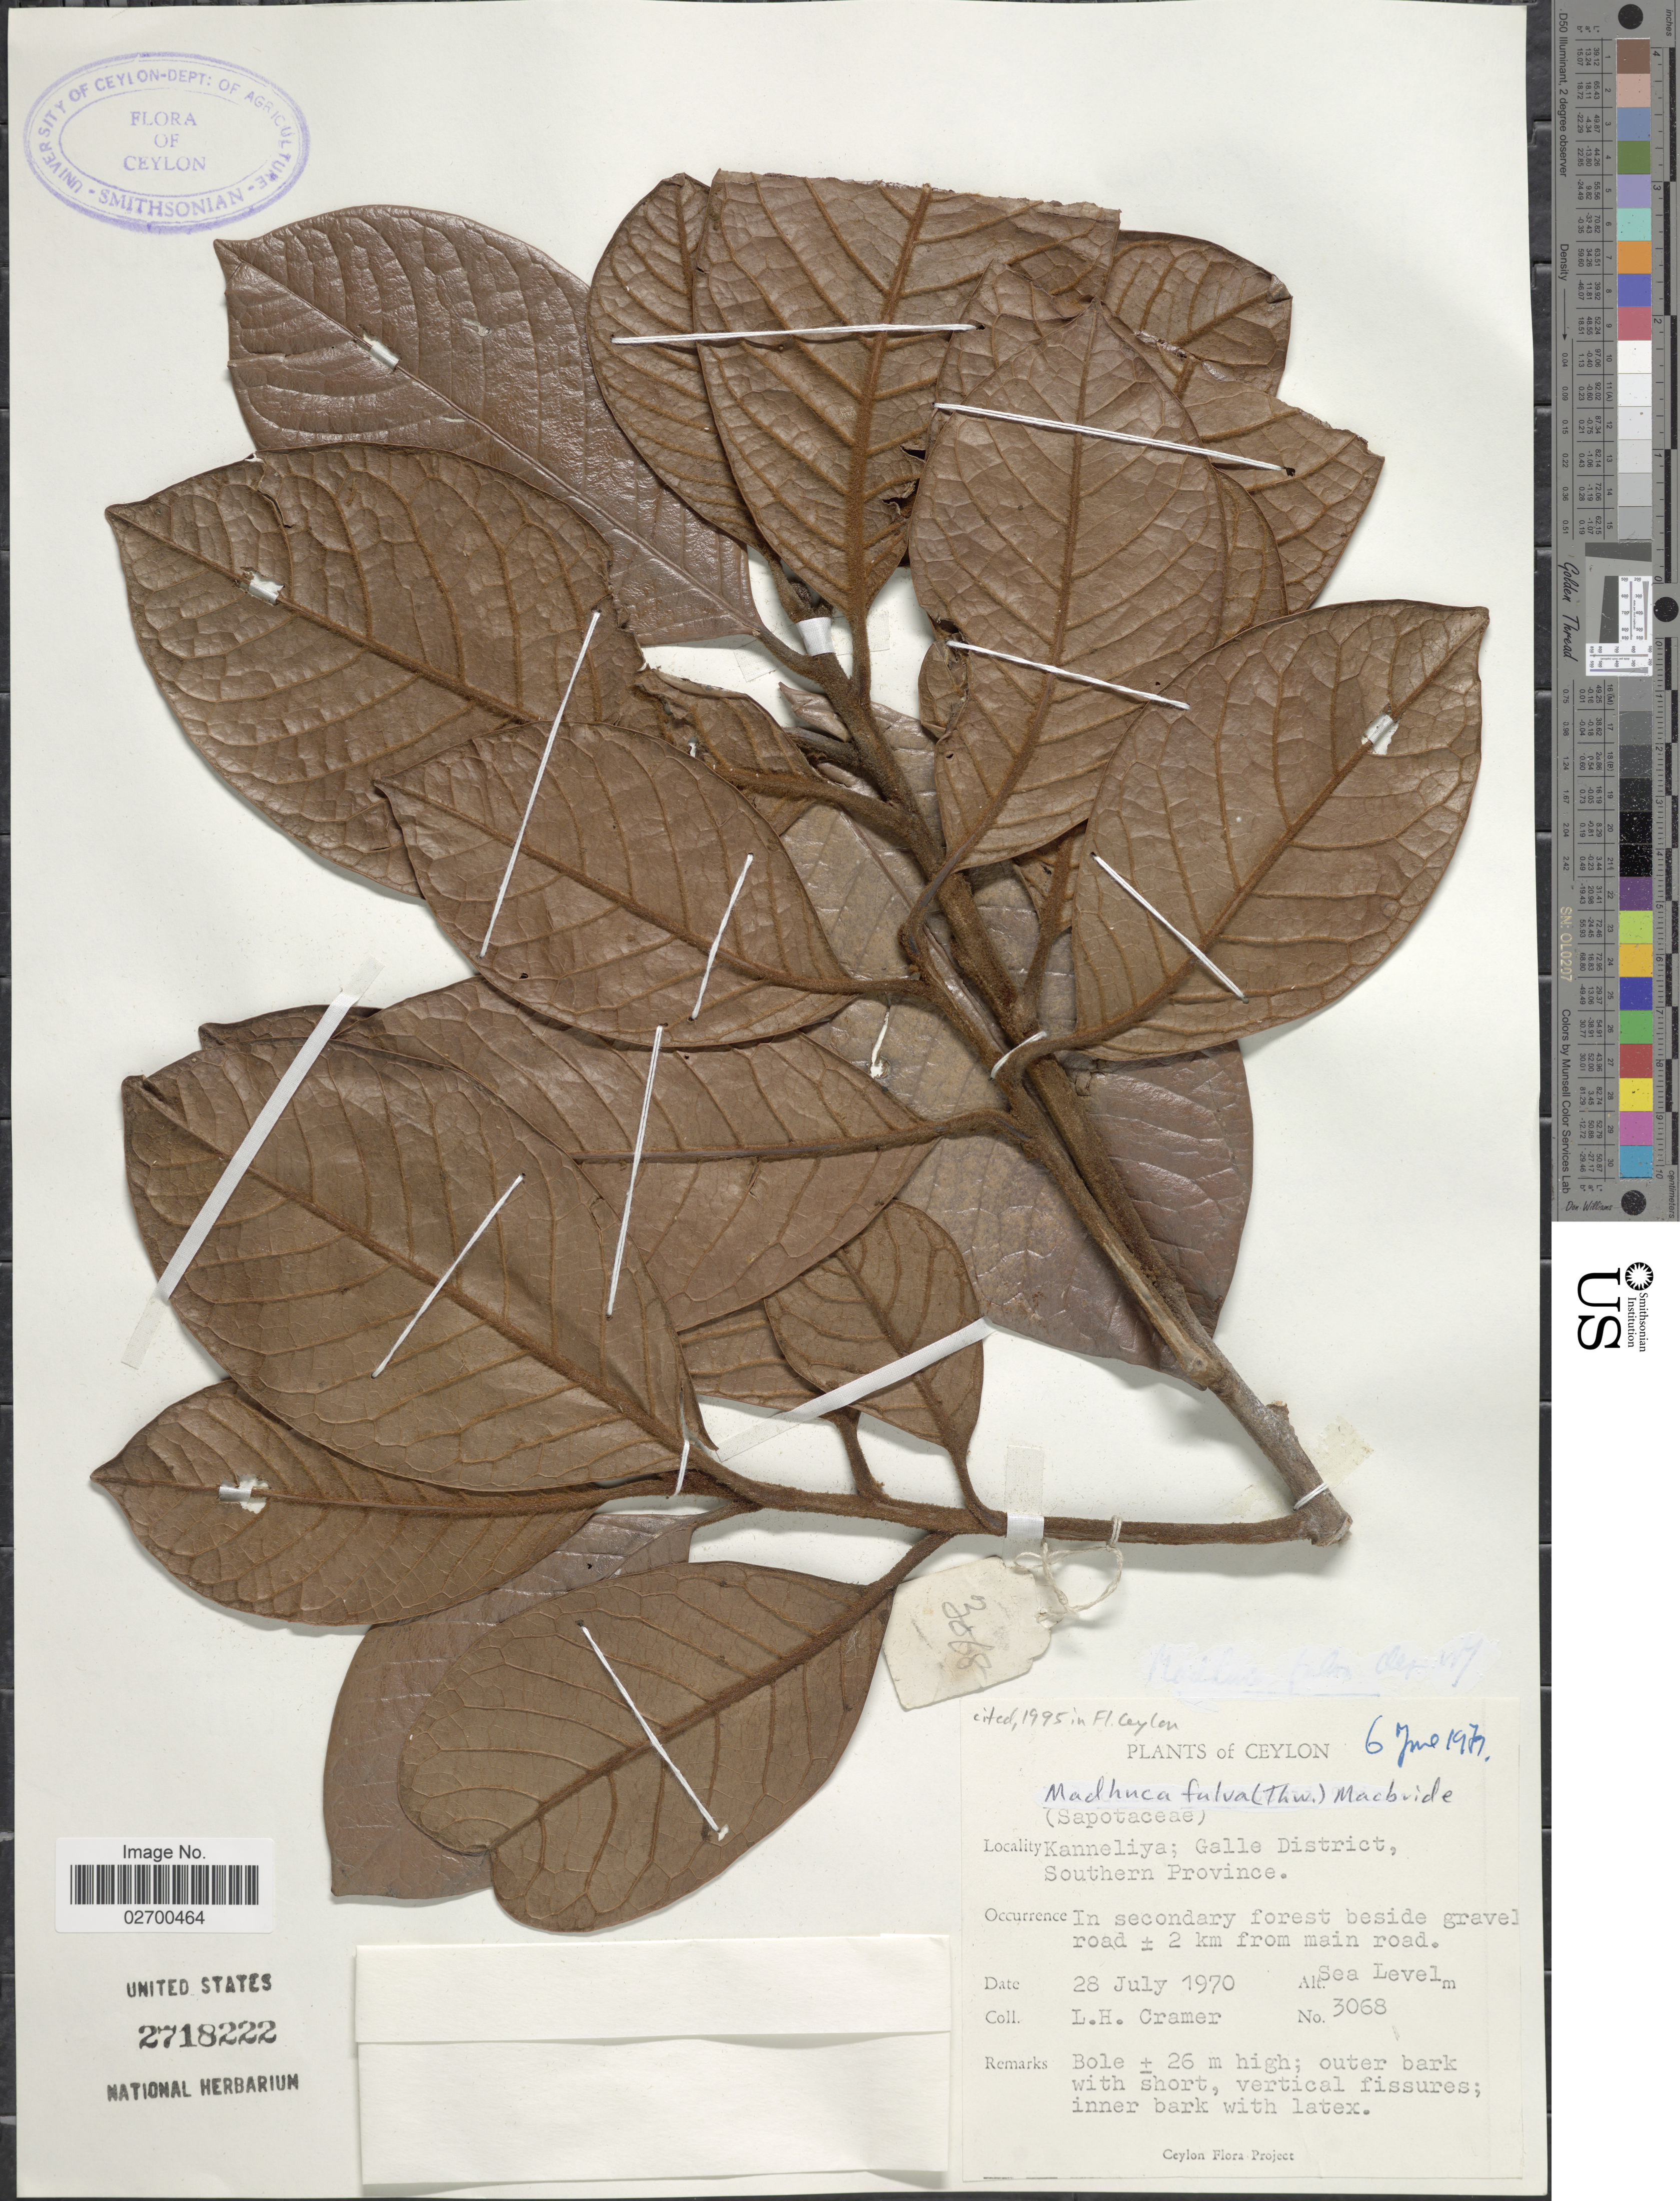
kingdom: Plantae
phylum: Tracheophyta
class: Magnoliopsida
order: Ericales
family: Sapotaceae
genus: Madhuca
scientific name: Madhuca longifolia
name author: (J. Koenig ex L.) J.F. Macbr.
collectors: L. H. Cramer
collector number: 3068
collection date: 1970-07-28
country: Sri Lanka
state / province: Southern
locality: Ceylon. Kanneliya: Galle District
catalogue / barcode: US 2718222